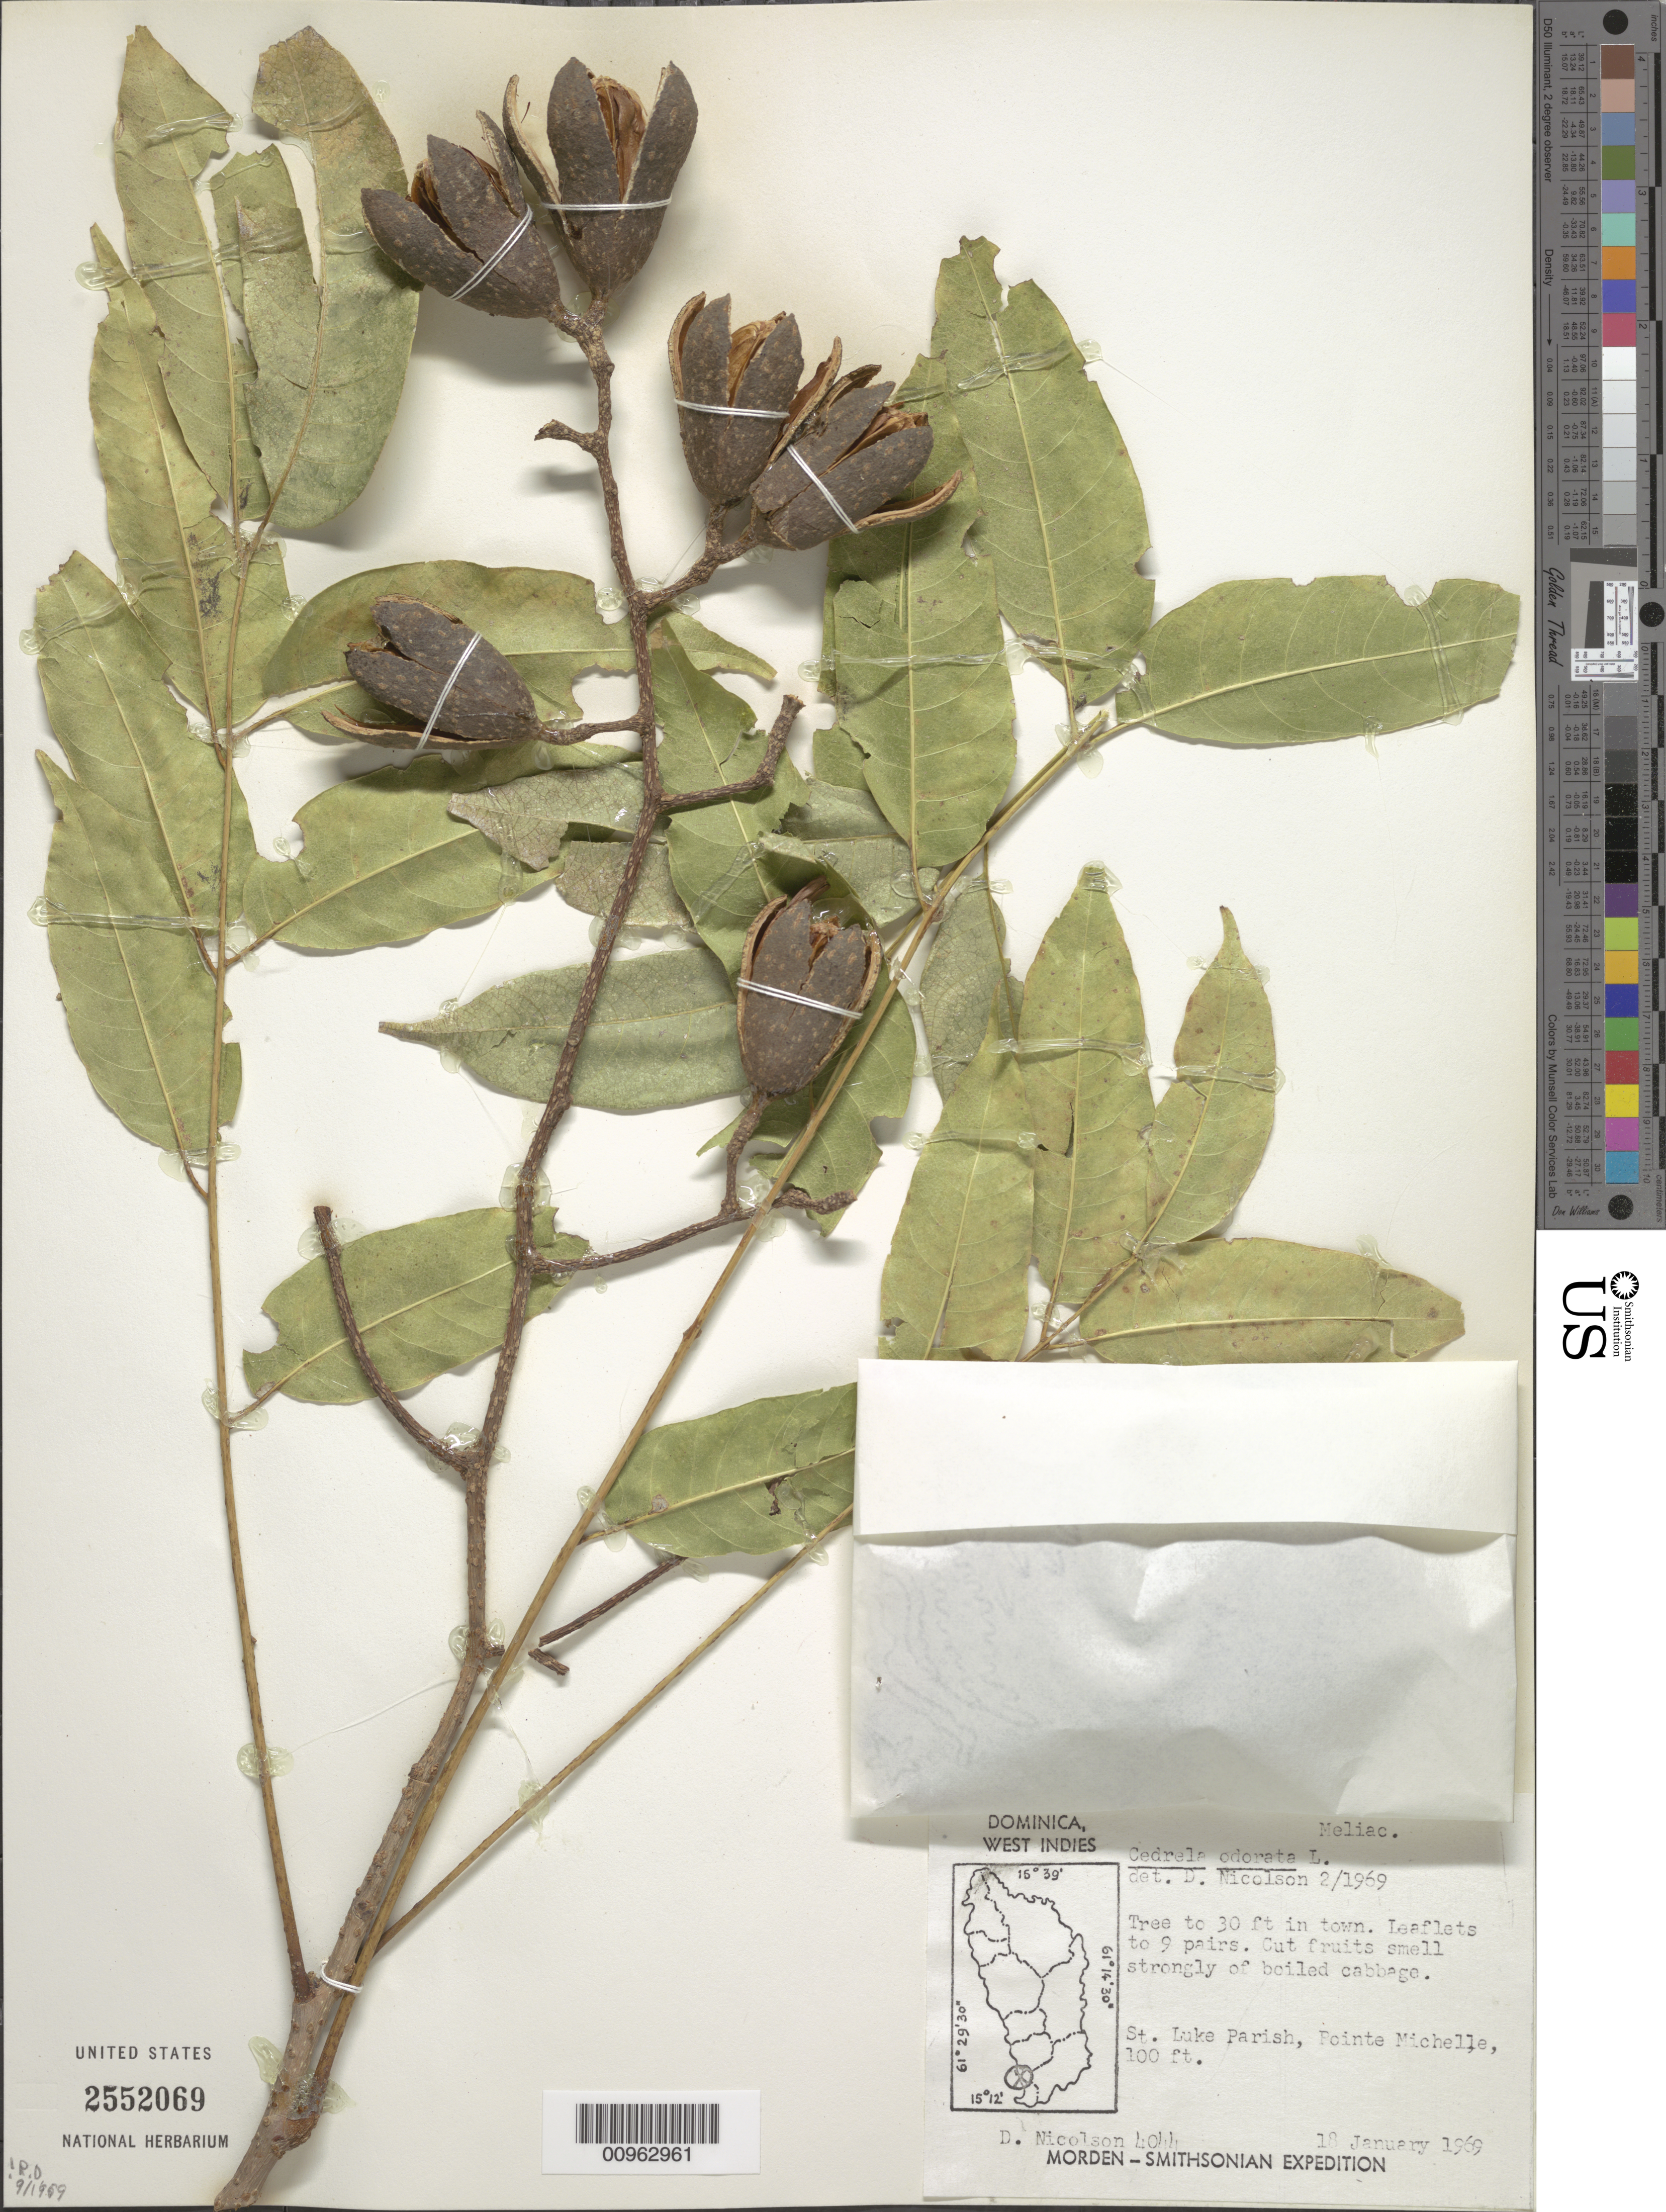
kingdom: Plantae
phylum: Tracheophyta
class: Magnoliopsida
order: Sapindales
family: Meliaceae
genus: Cedrela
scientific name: Cedrela odorata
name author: L.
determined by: Nicolson, Dan H.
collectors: D. H. Nicolson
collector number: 4044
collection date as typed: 11 Jan 1969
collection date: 1969-01-11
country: Dominica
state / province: St. Luke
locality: Pointe Michelle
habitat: In town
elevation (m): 30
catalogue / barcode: US 2552069